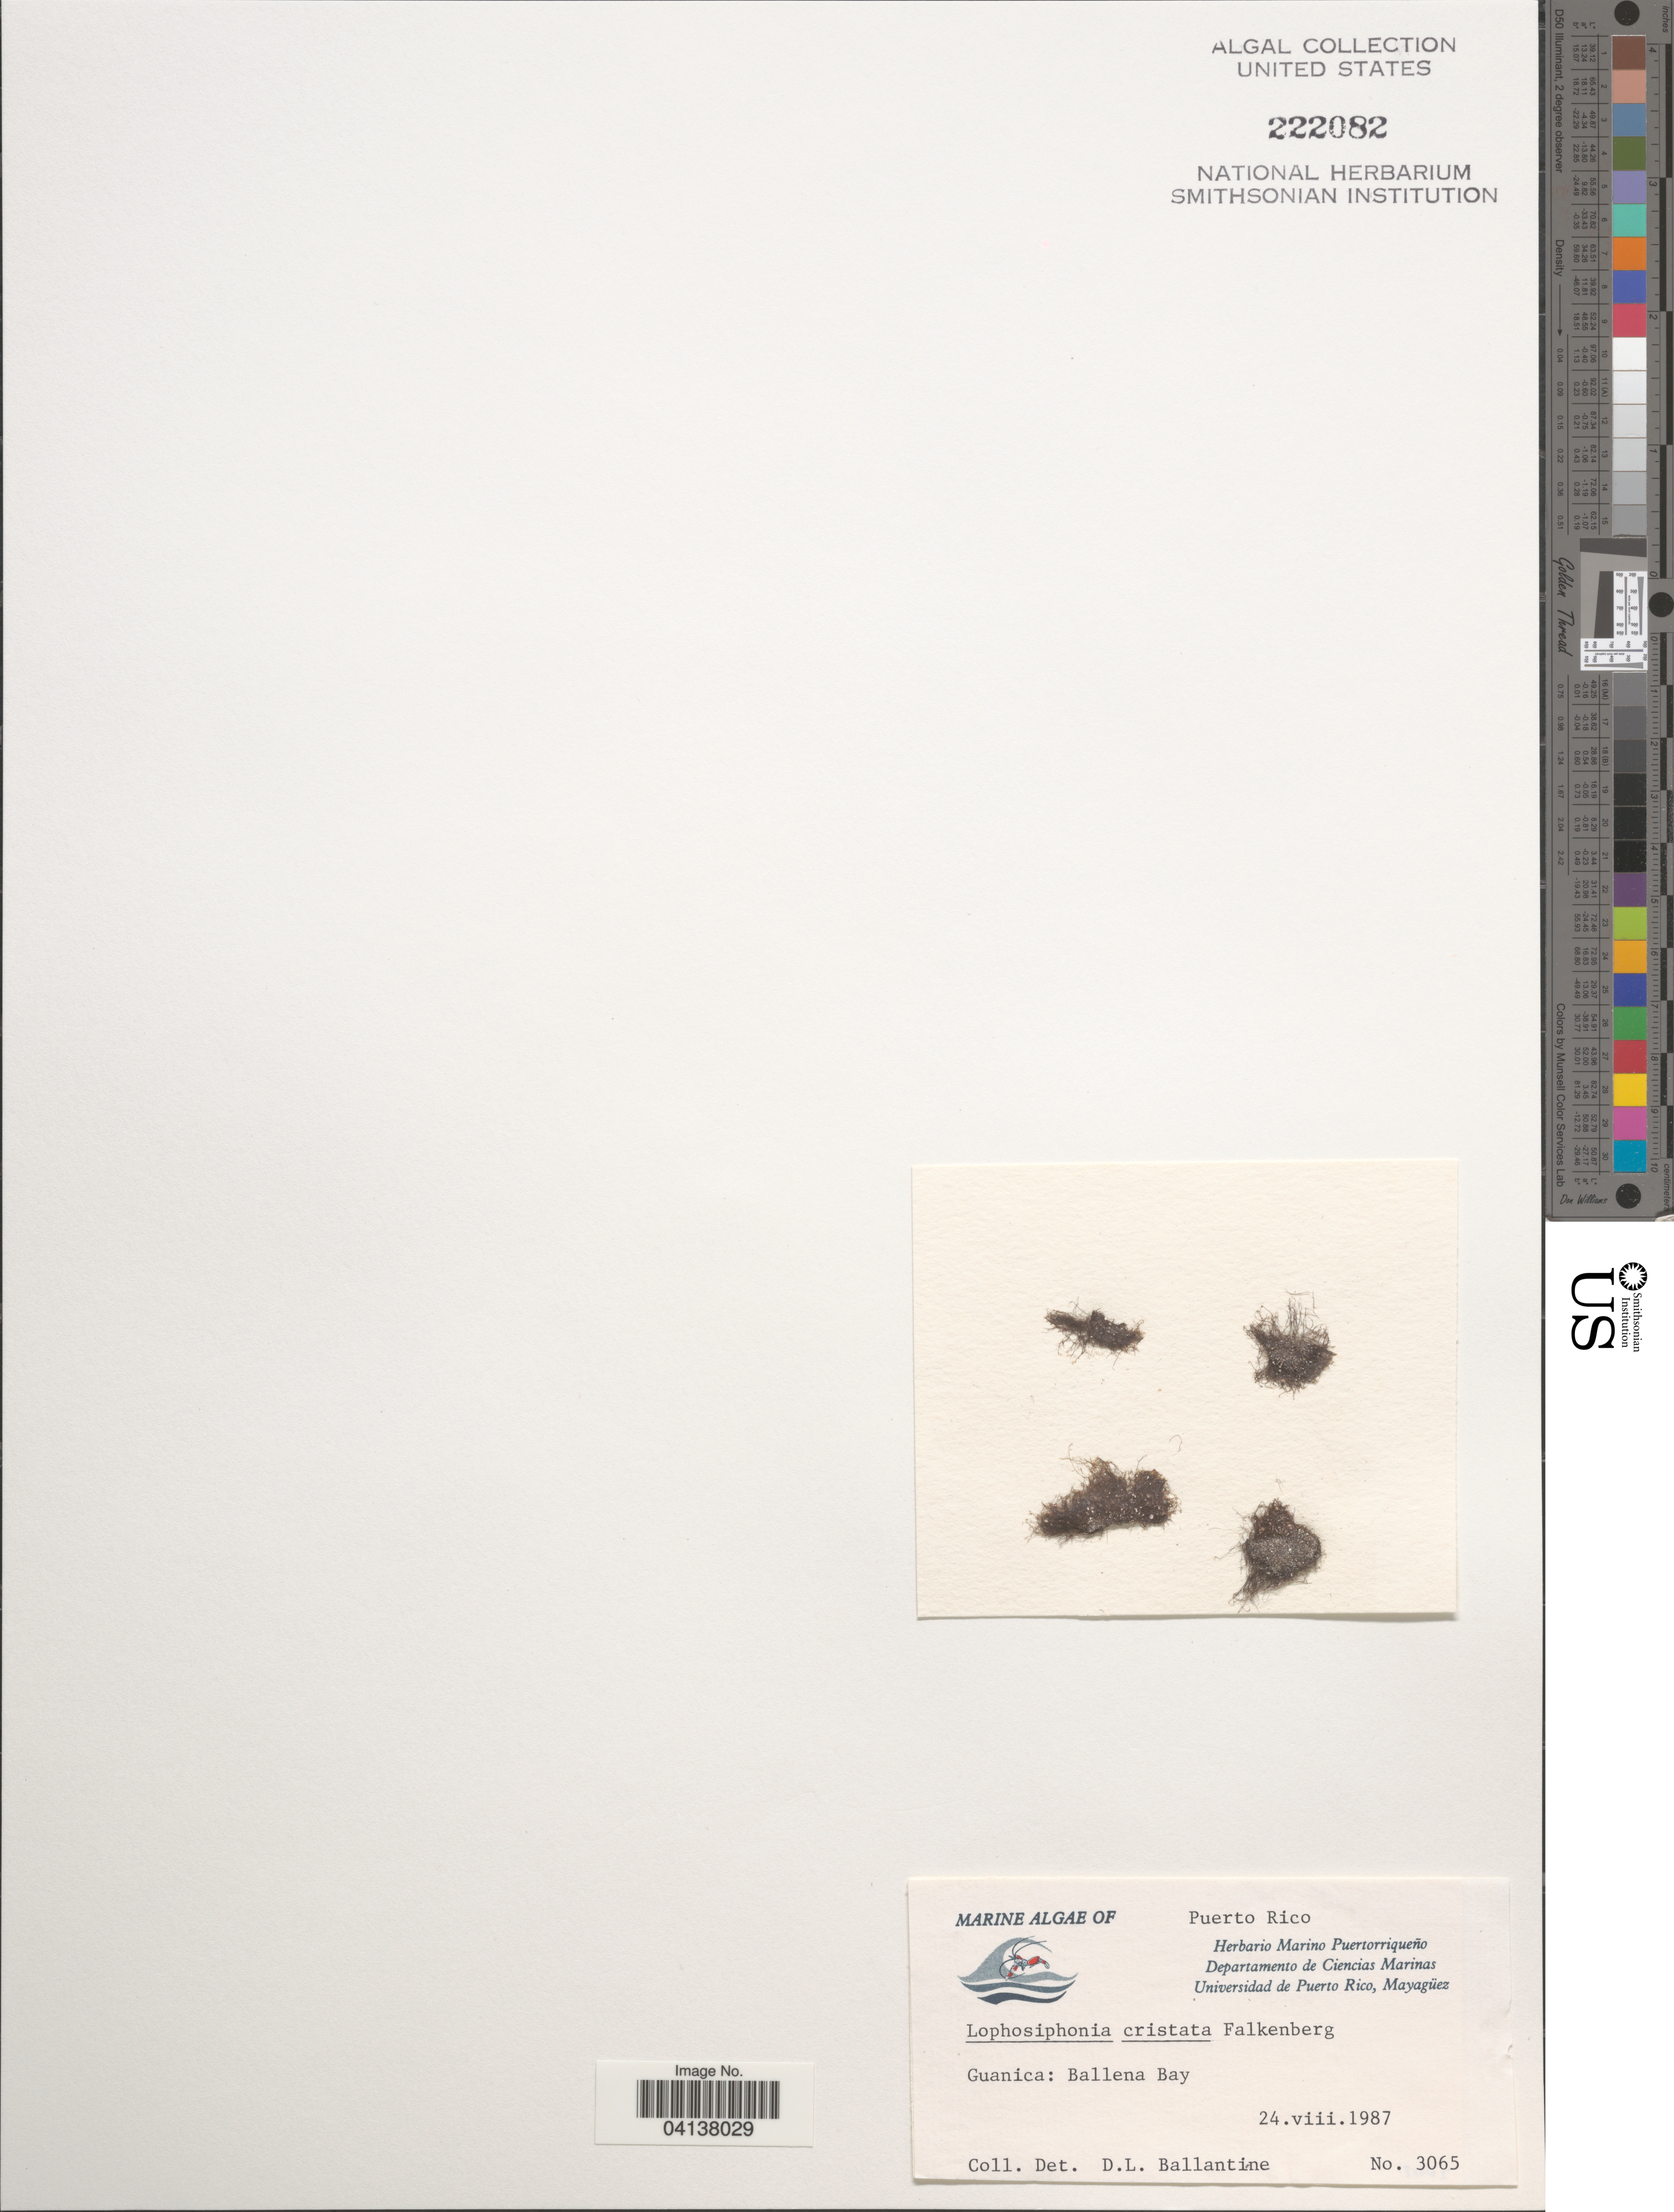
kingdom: Plantae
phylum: Rhodophyta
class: Florideophyceae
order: Ceramiales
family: Rhodomelaceae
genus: Lophosiphonia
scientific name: Lophosiphonia cristata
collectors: D.L. Ballantine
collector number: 3065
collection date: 1987-08-24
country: Puerto Rico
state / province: Guánica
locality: Ballena Bay.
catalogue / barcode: US 222082